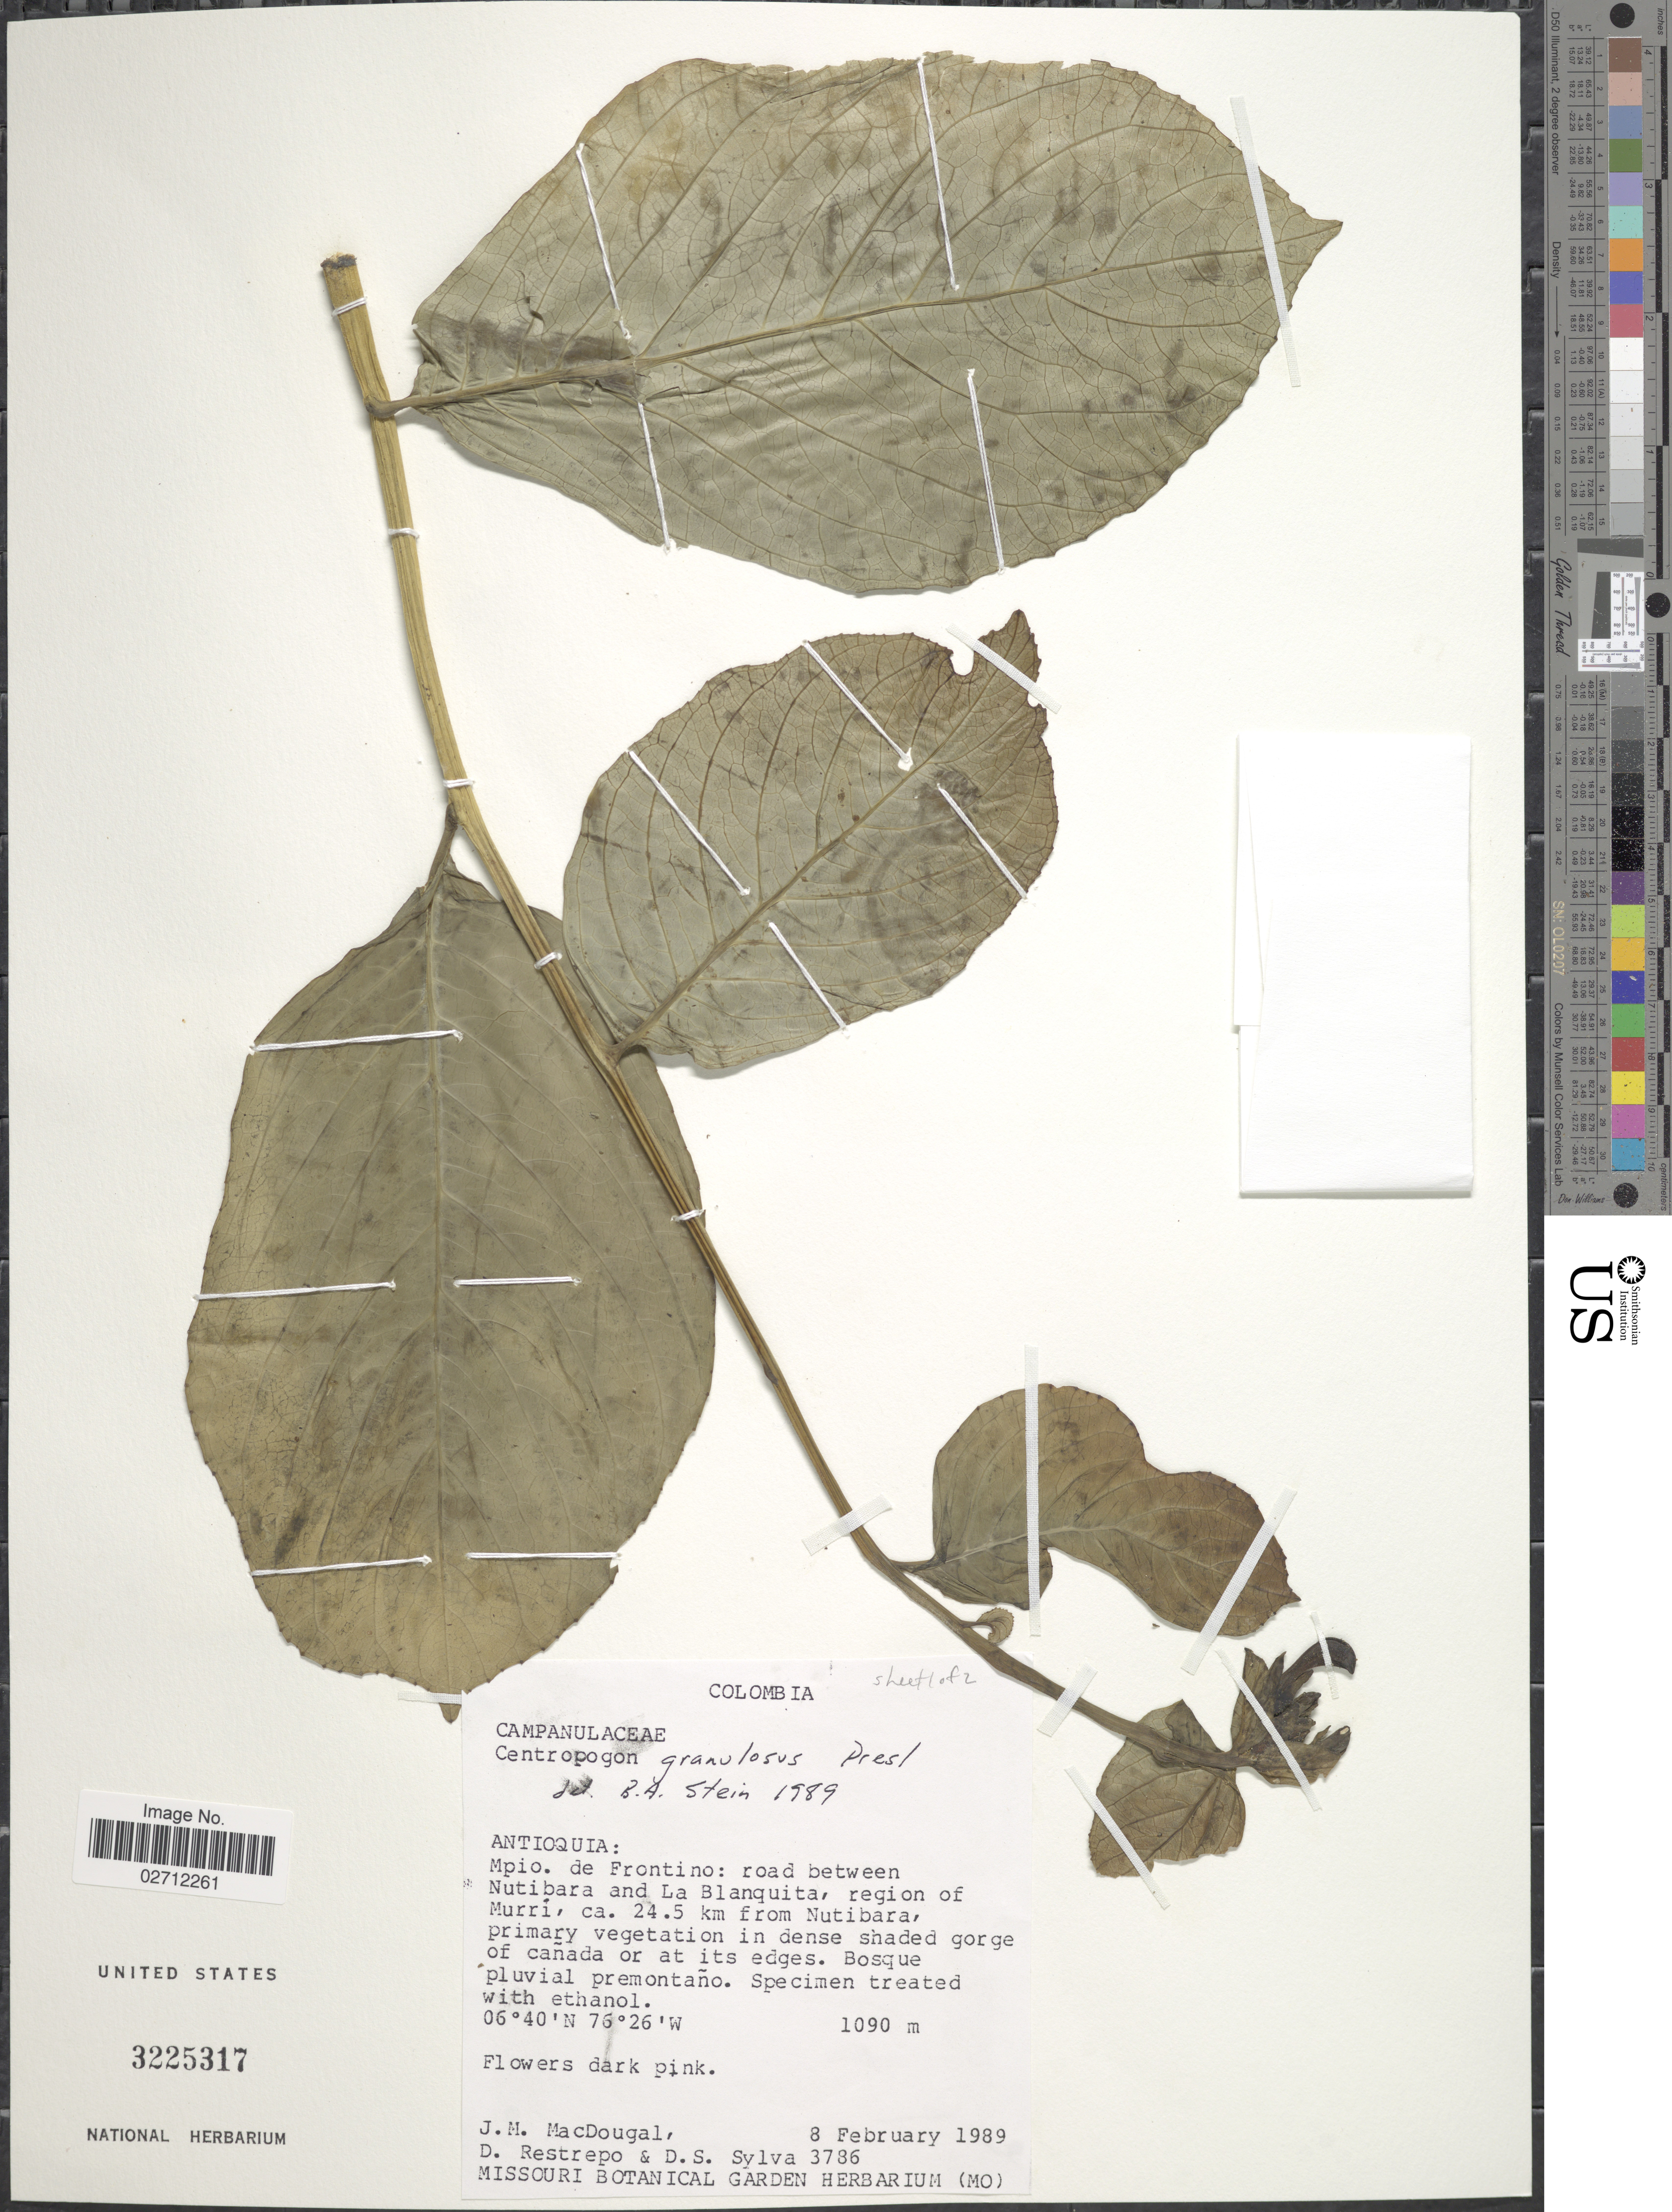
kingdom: Plantae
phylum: Tracheophyta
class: Magnoliopsida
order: Asterales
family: Campanulaceae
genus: Centropogon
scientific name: Centropogon granulosus subsp. granulosus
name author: C. Presl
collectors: J. MacDougall, D. Restrepo & D. Sylva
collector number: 3786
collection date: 1989-02-08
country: Colombia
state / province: Antioquia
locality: Mpio. de Frontino: road between Nutibara and La Blanquita, region of Murri, ca. 24.5 km from Nutibara, primary vegetation in dense shaded gorge of canada or at its edges.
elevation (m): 1090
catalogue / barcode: US 3225317